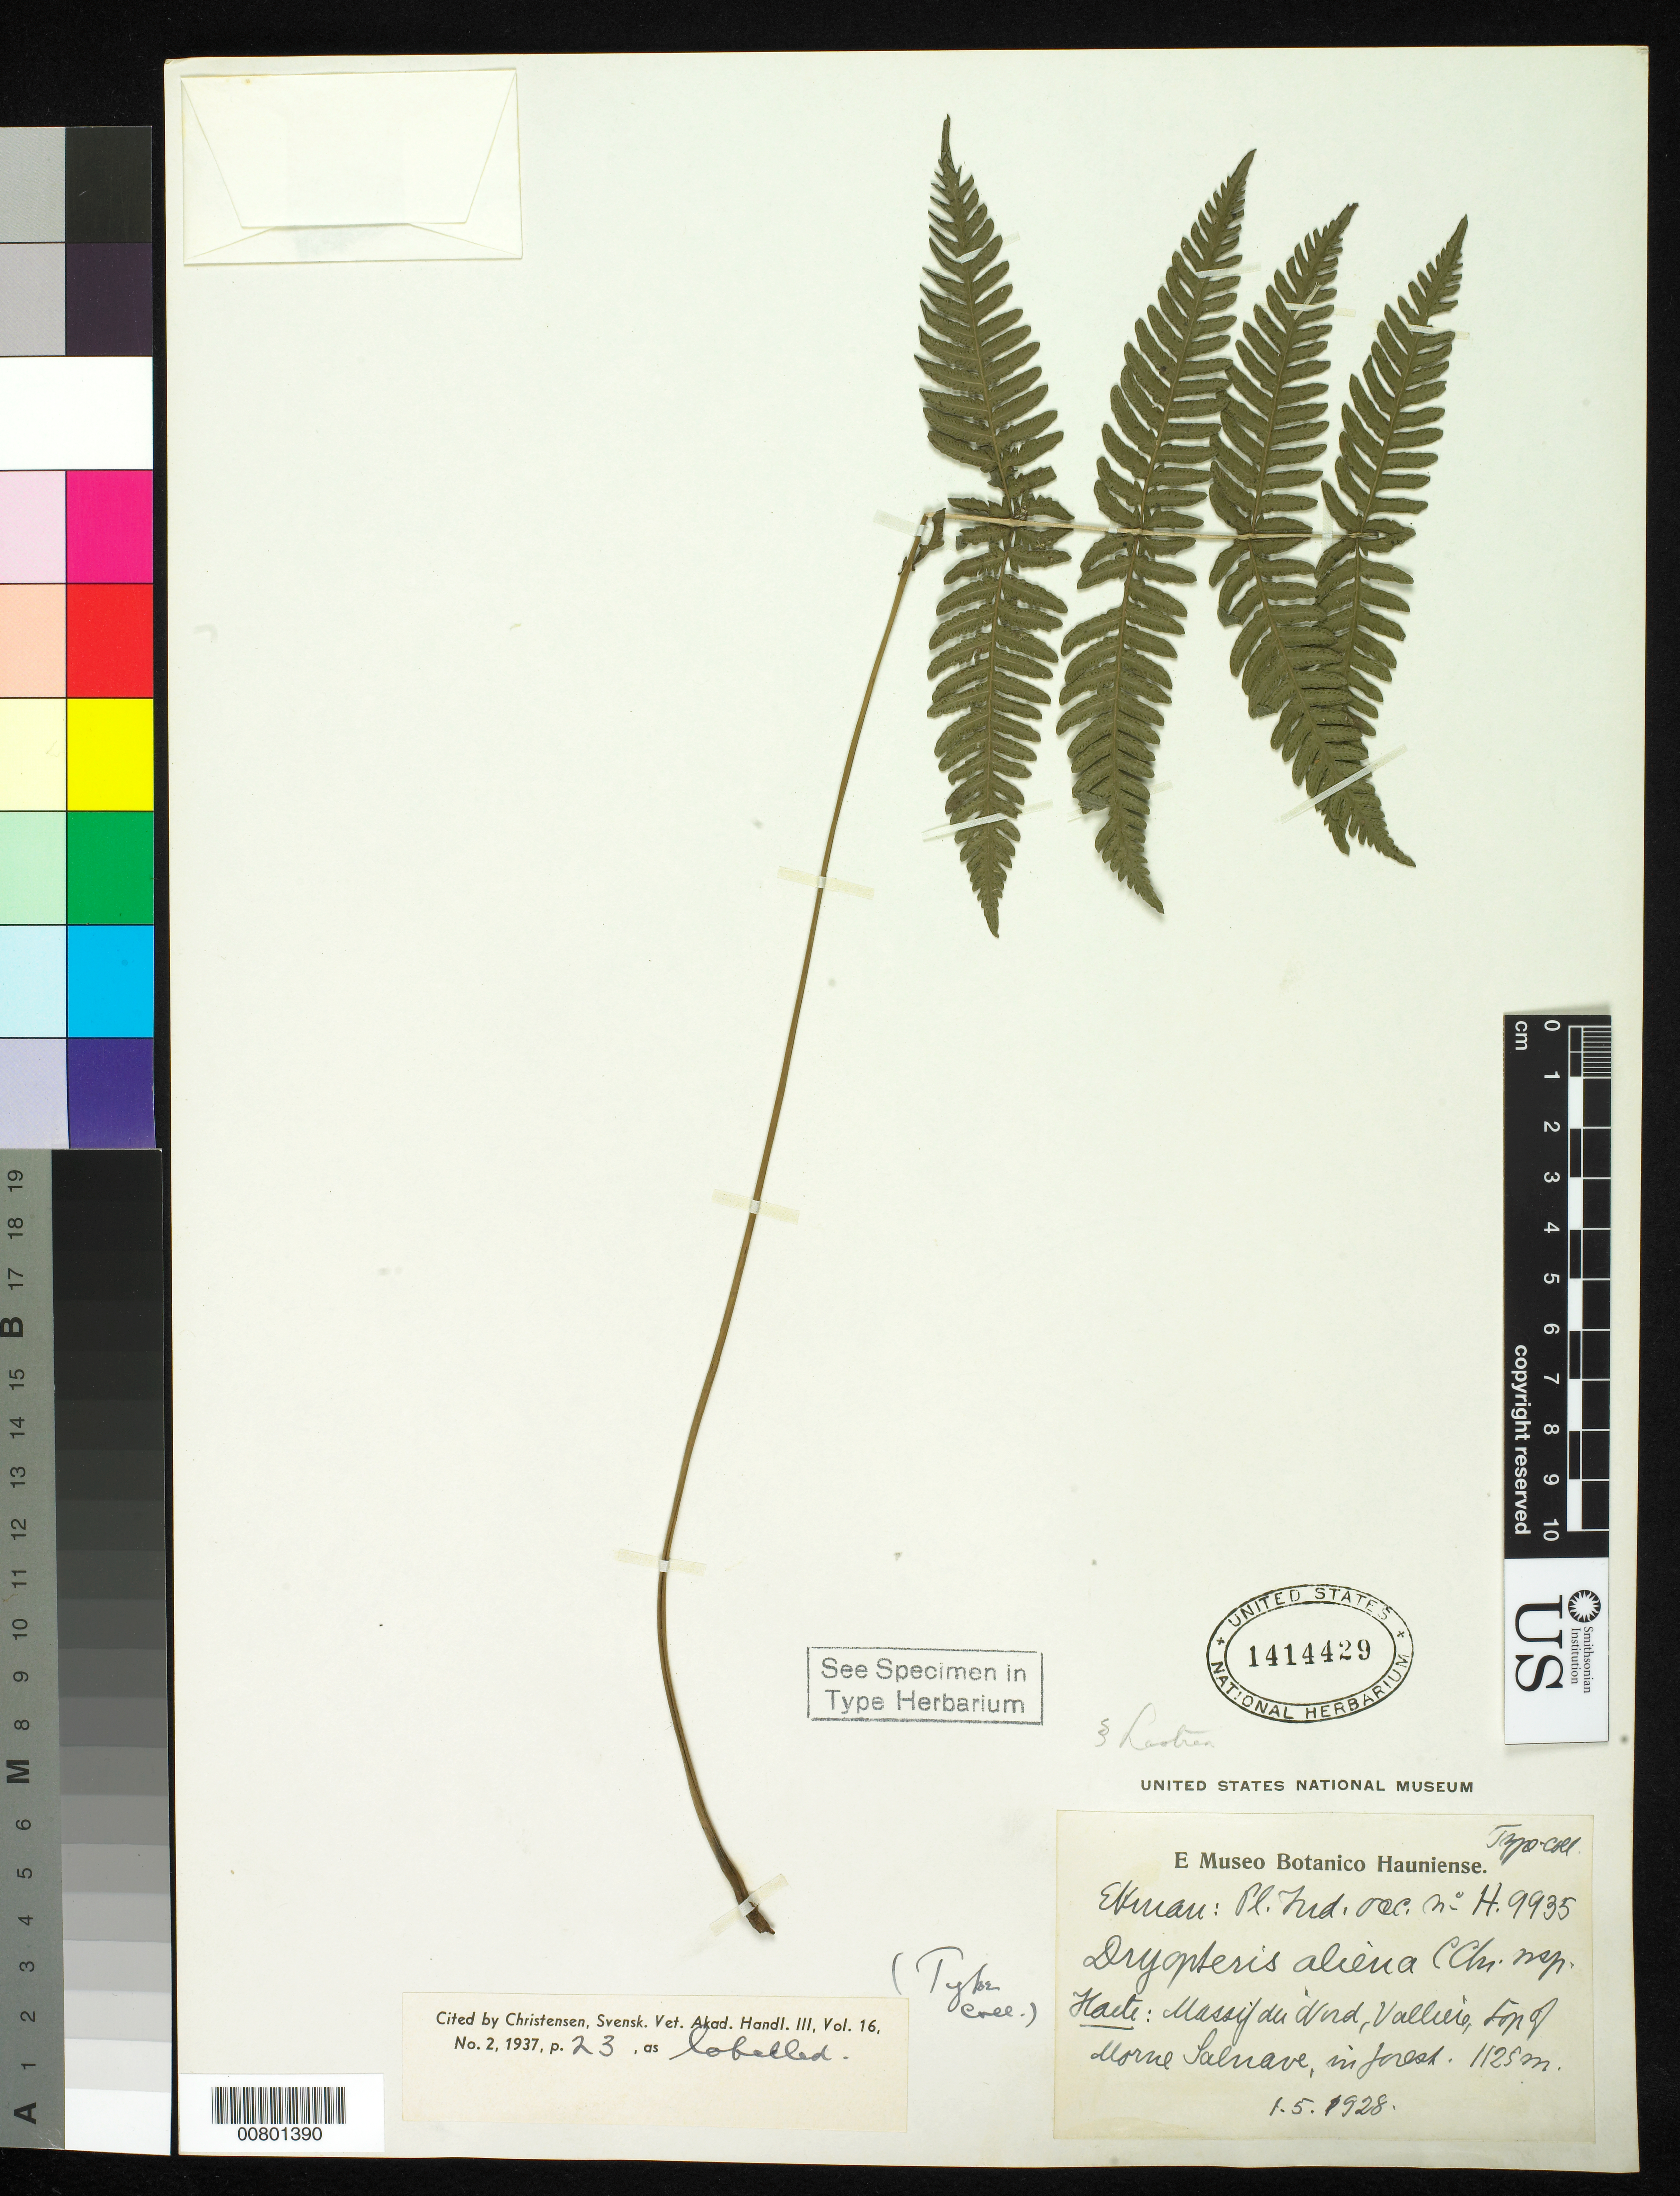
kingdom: Plantae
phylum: Tracheophyta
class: Polypodiopsida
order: Polypodiales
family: Dryopteridaceae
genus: Dryopteris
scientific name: Dryopteris aliena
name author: C. Chr.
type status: Isotype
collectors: E. L. Ekman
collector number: H 9935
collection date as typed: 01 May 1928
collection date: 1928-05-01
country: Haiti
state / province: Nord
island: Hispaniola Island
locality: Valliere, top of Morne Salnave.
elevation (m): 1125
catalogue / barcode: US 1414429